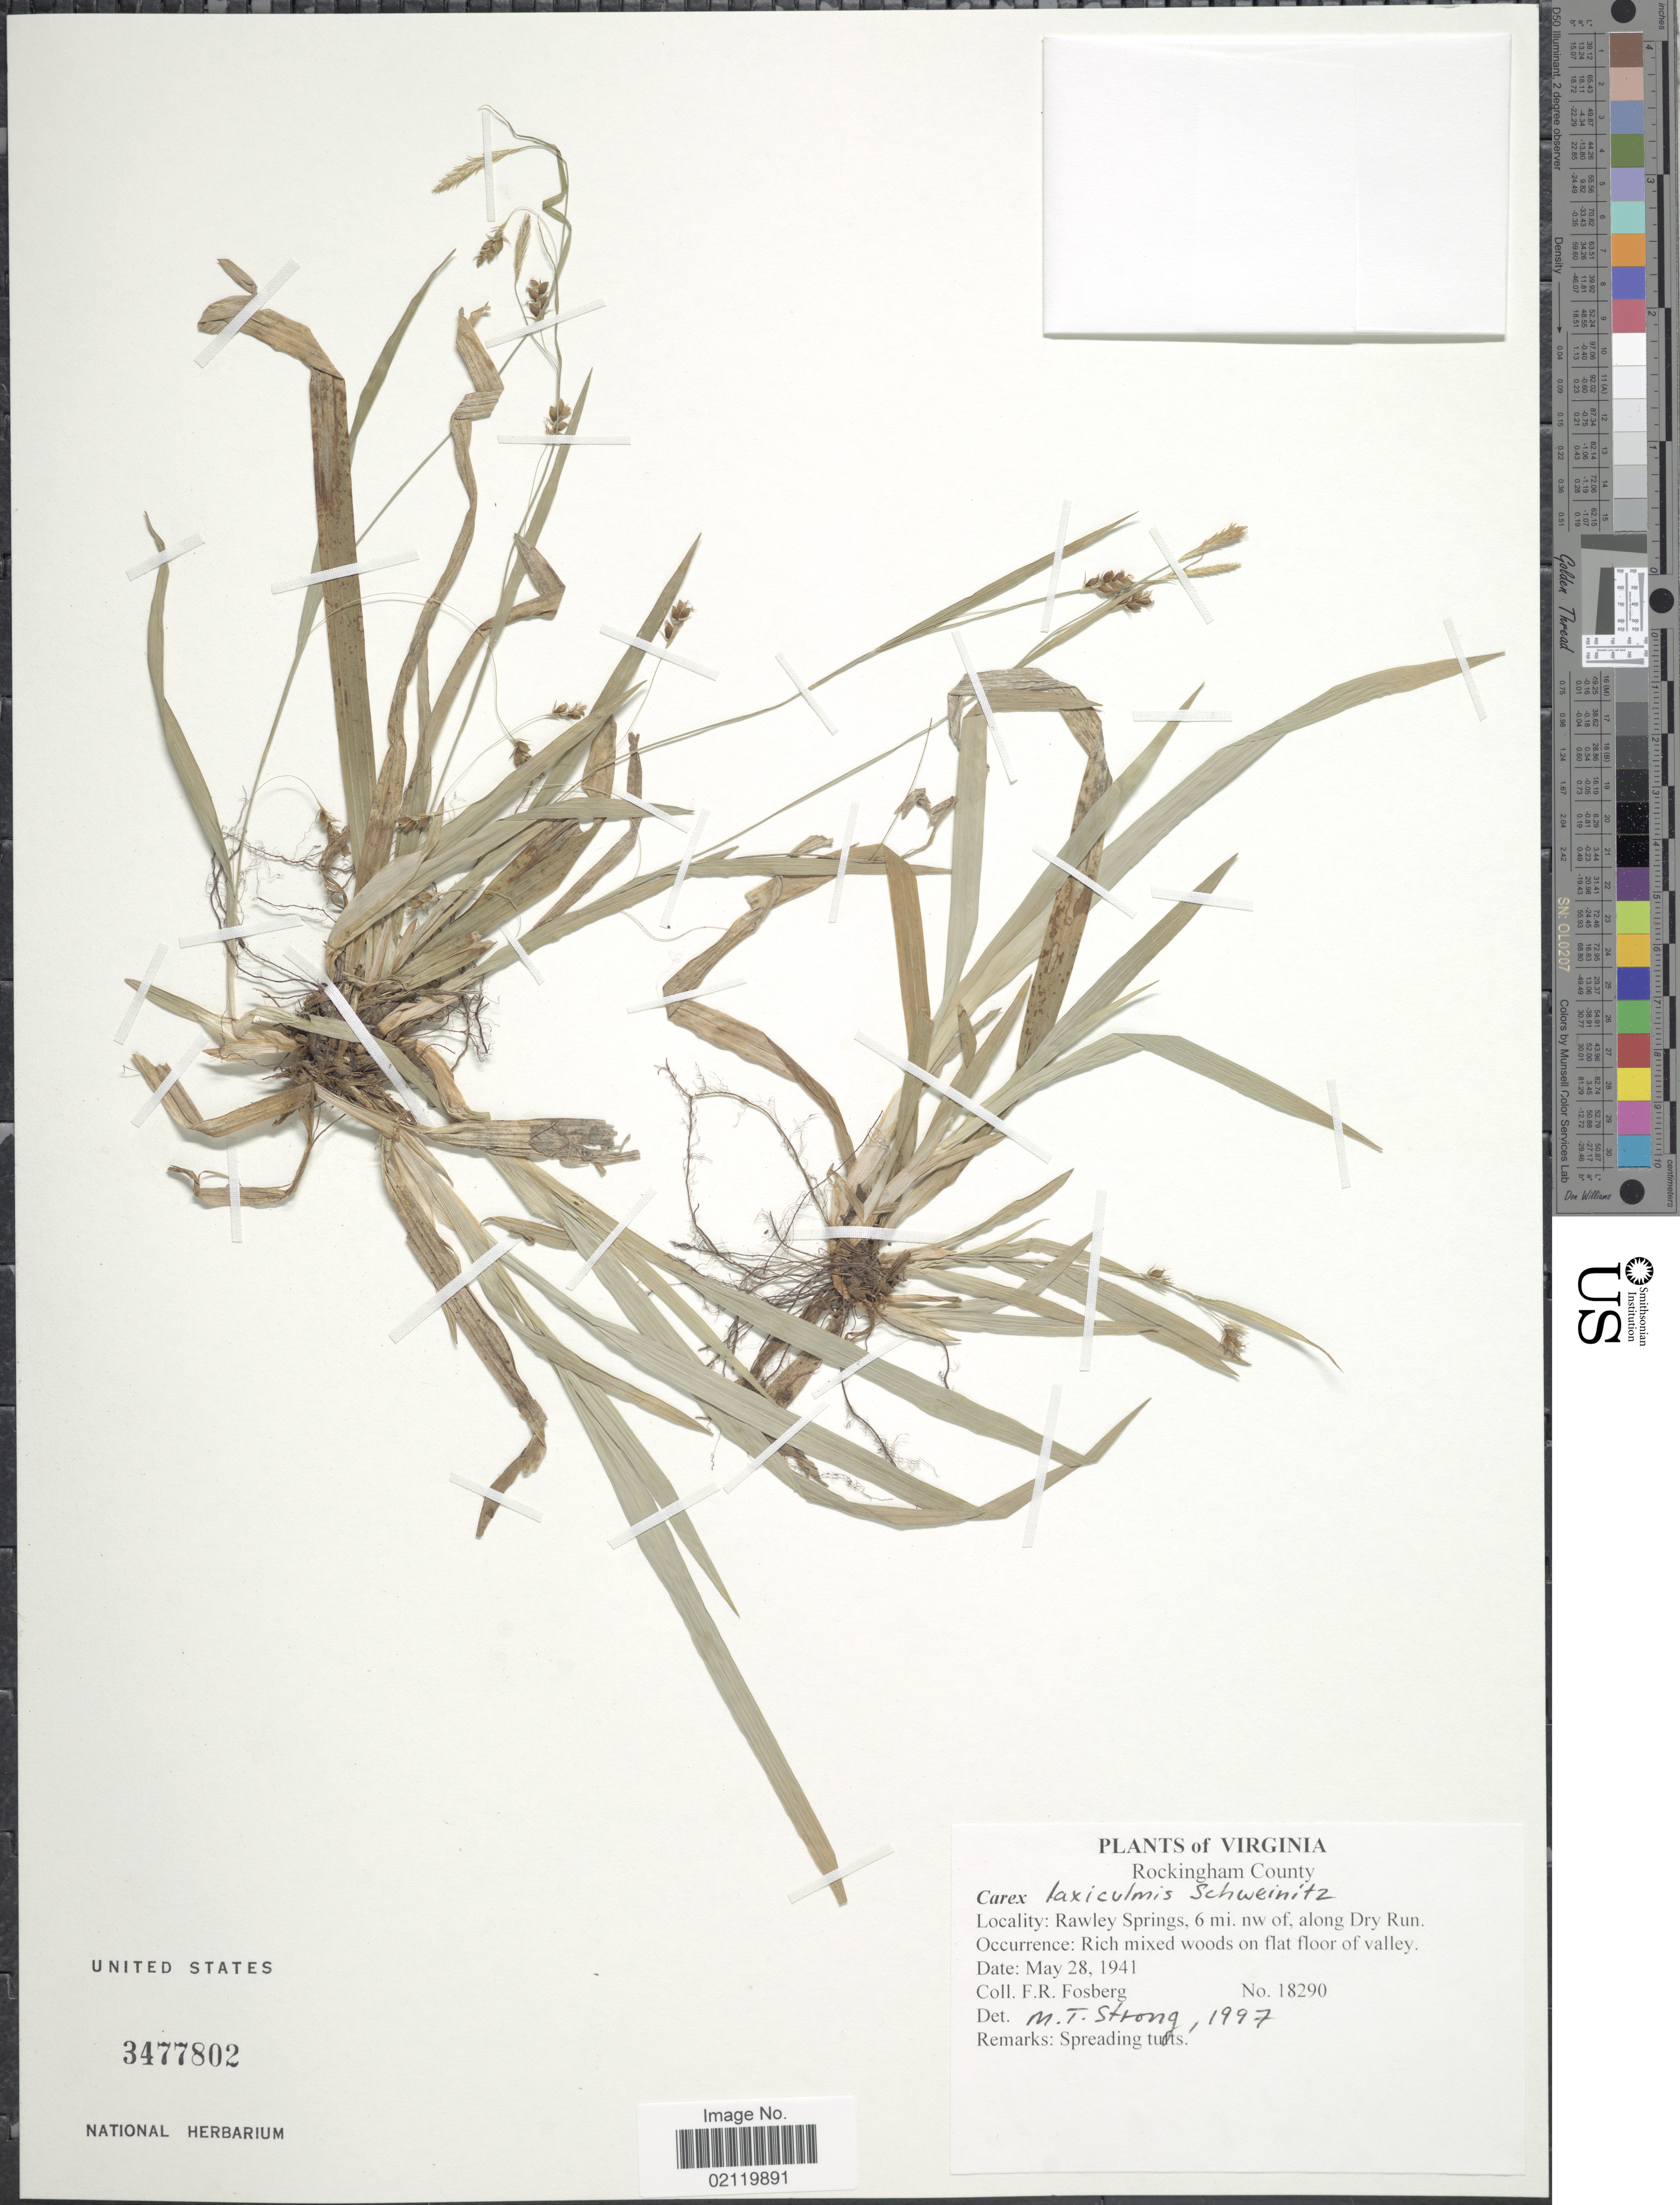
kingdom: Plantae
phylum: Tracheophyta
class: Liliopsida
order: Poales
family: Cyperaceae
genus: Carex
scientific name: Carex laxiculmis var. laxiculmis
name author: Schwein.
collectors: F. R. Fosberg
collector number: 18290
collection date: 1941-05-28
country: United States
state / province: Virginia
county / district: Rockingham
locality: Rawley Springs, 6 mi. nw of, along Dry Run.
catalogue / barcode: US 3477802